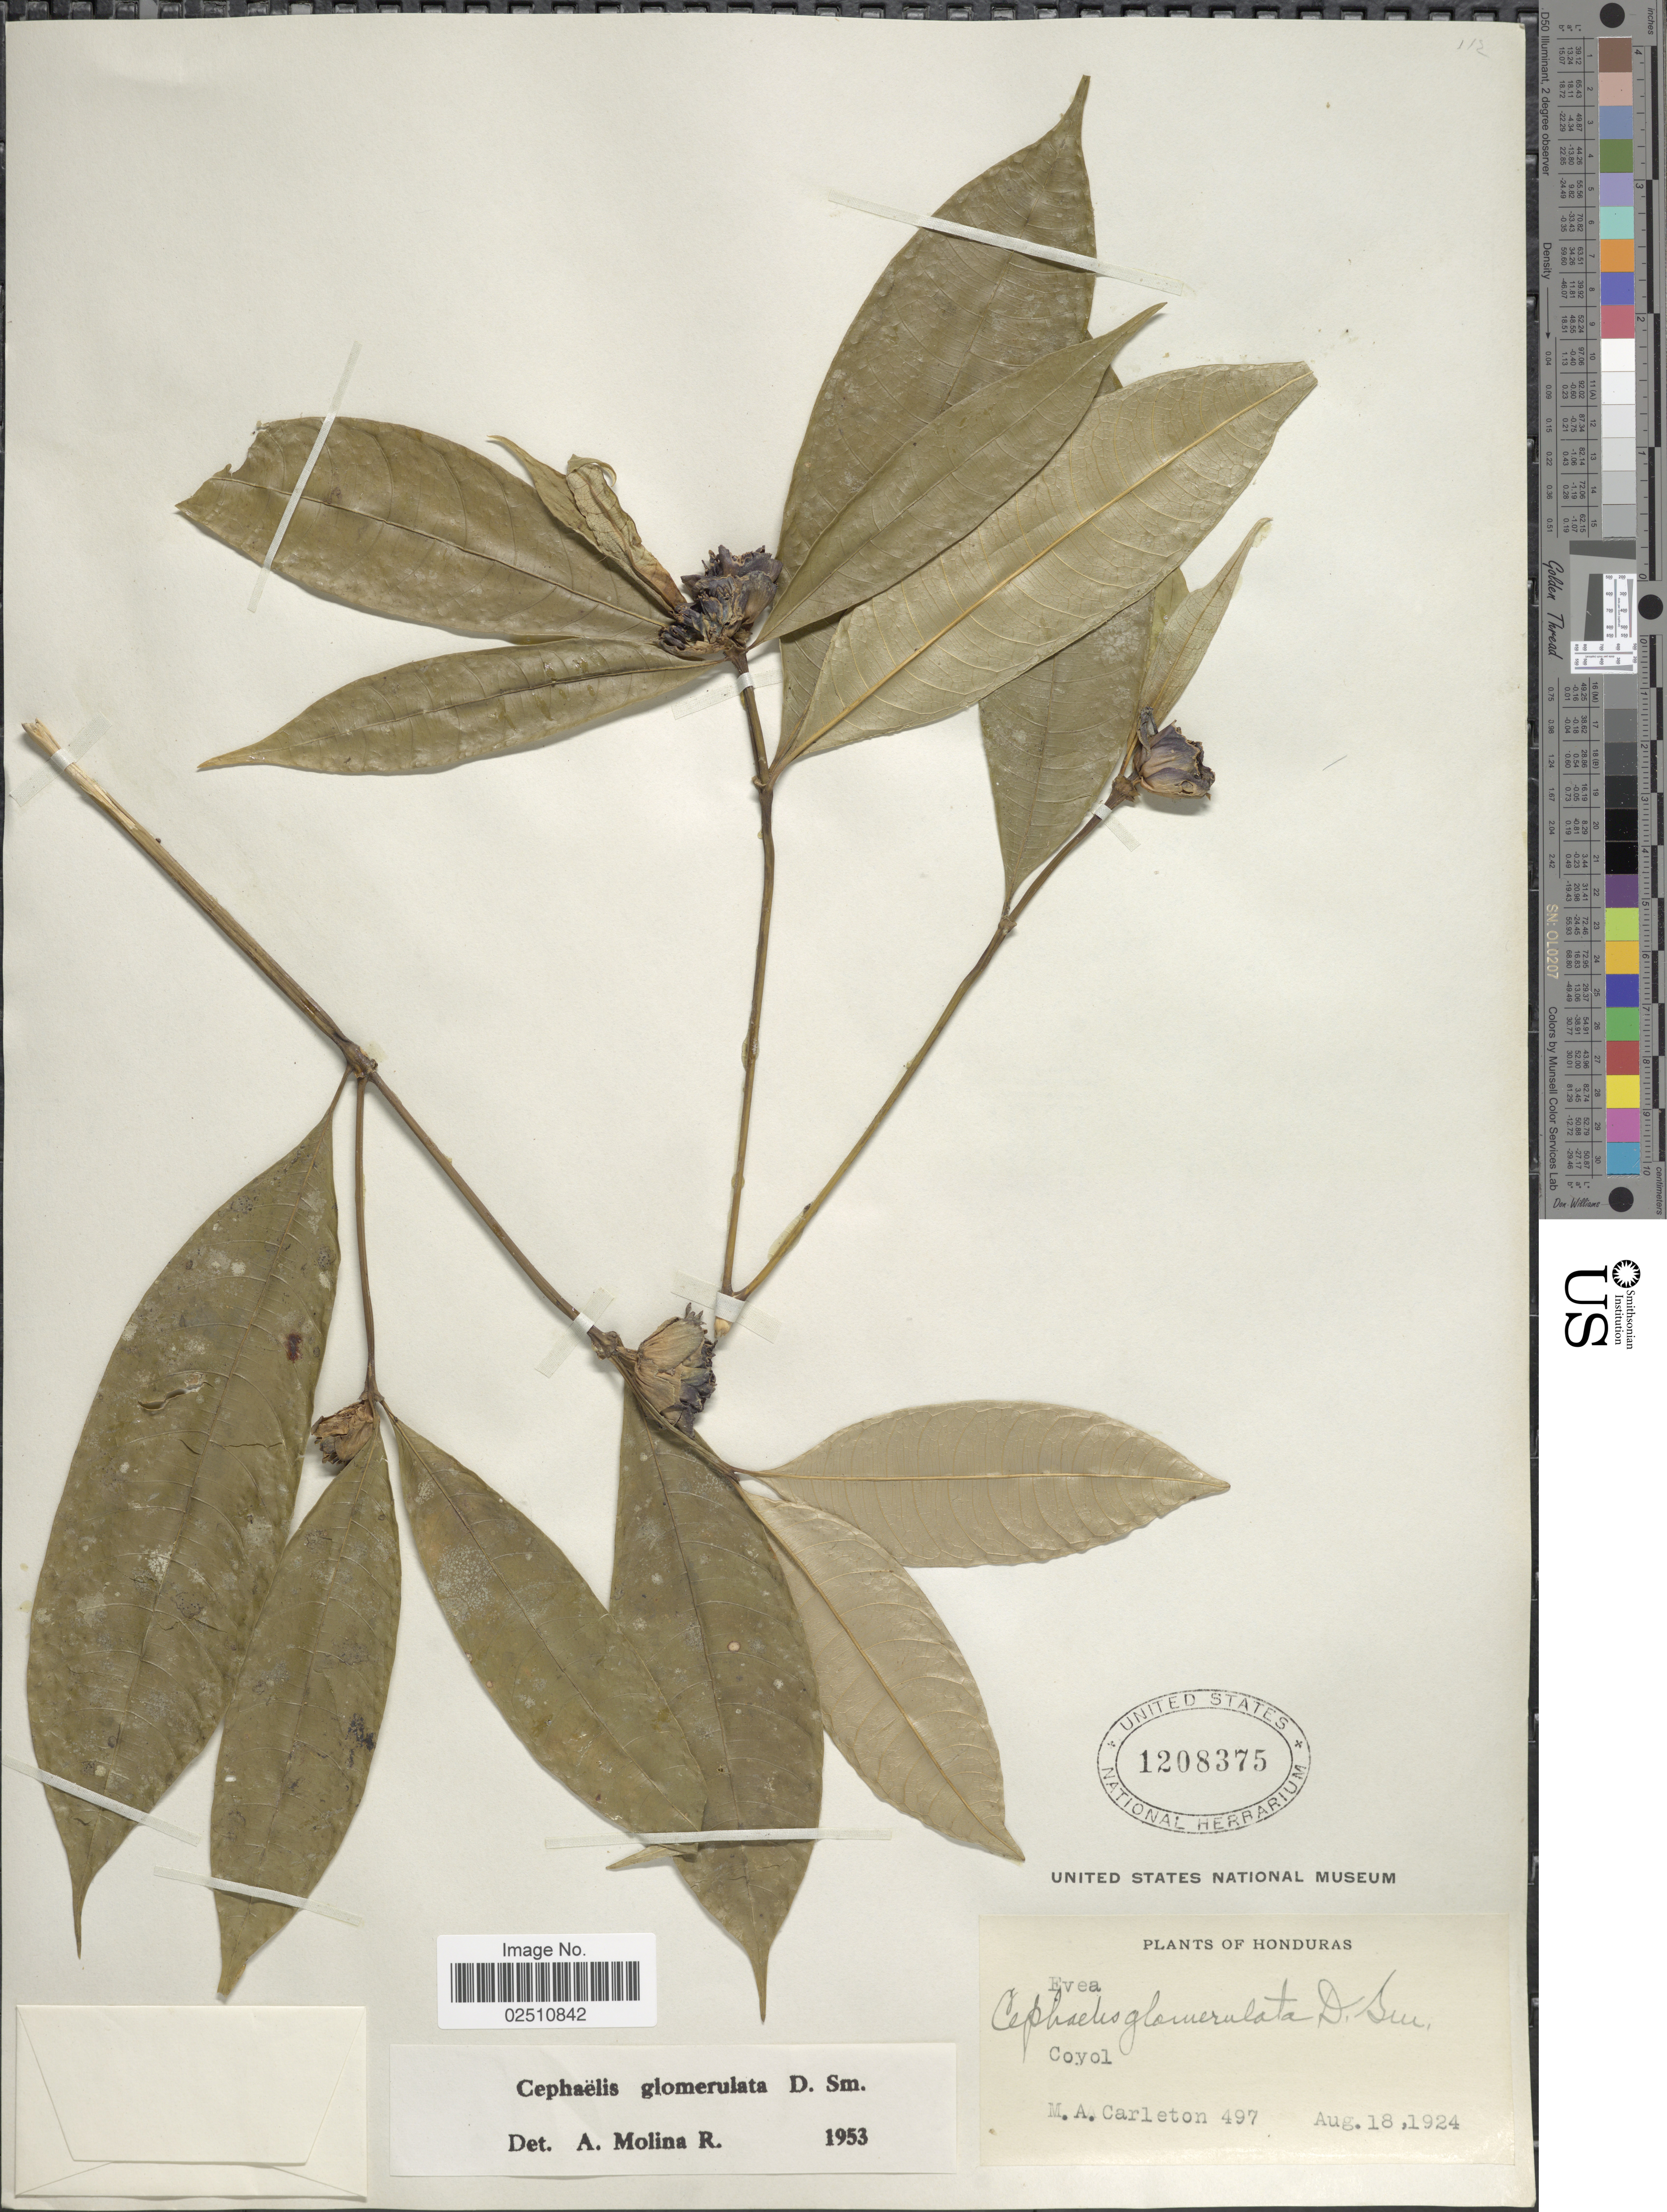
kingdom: Plantae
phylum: Tracheophyta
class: Magnoliopsida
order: Gentianales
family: Rubiaceae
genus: Psychotria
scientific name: Psychotria glomerulata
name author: (Donn. Sm.) Steyerm.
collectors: M. A. Carleton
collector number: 497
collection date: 1924-08-18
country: Honduras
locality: Coyol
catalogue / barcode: US 1208375